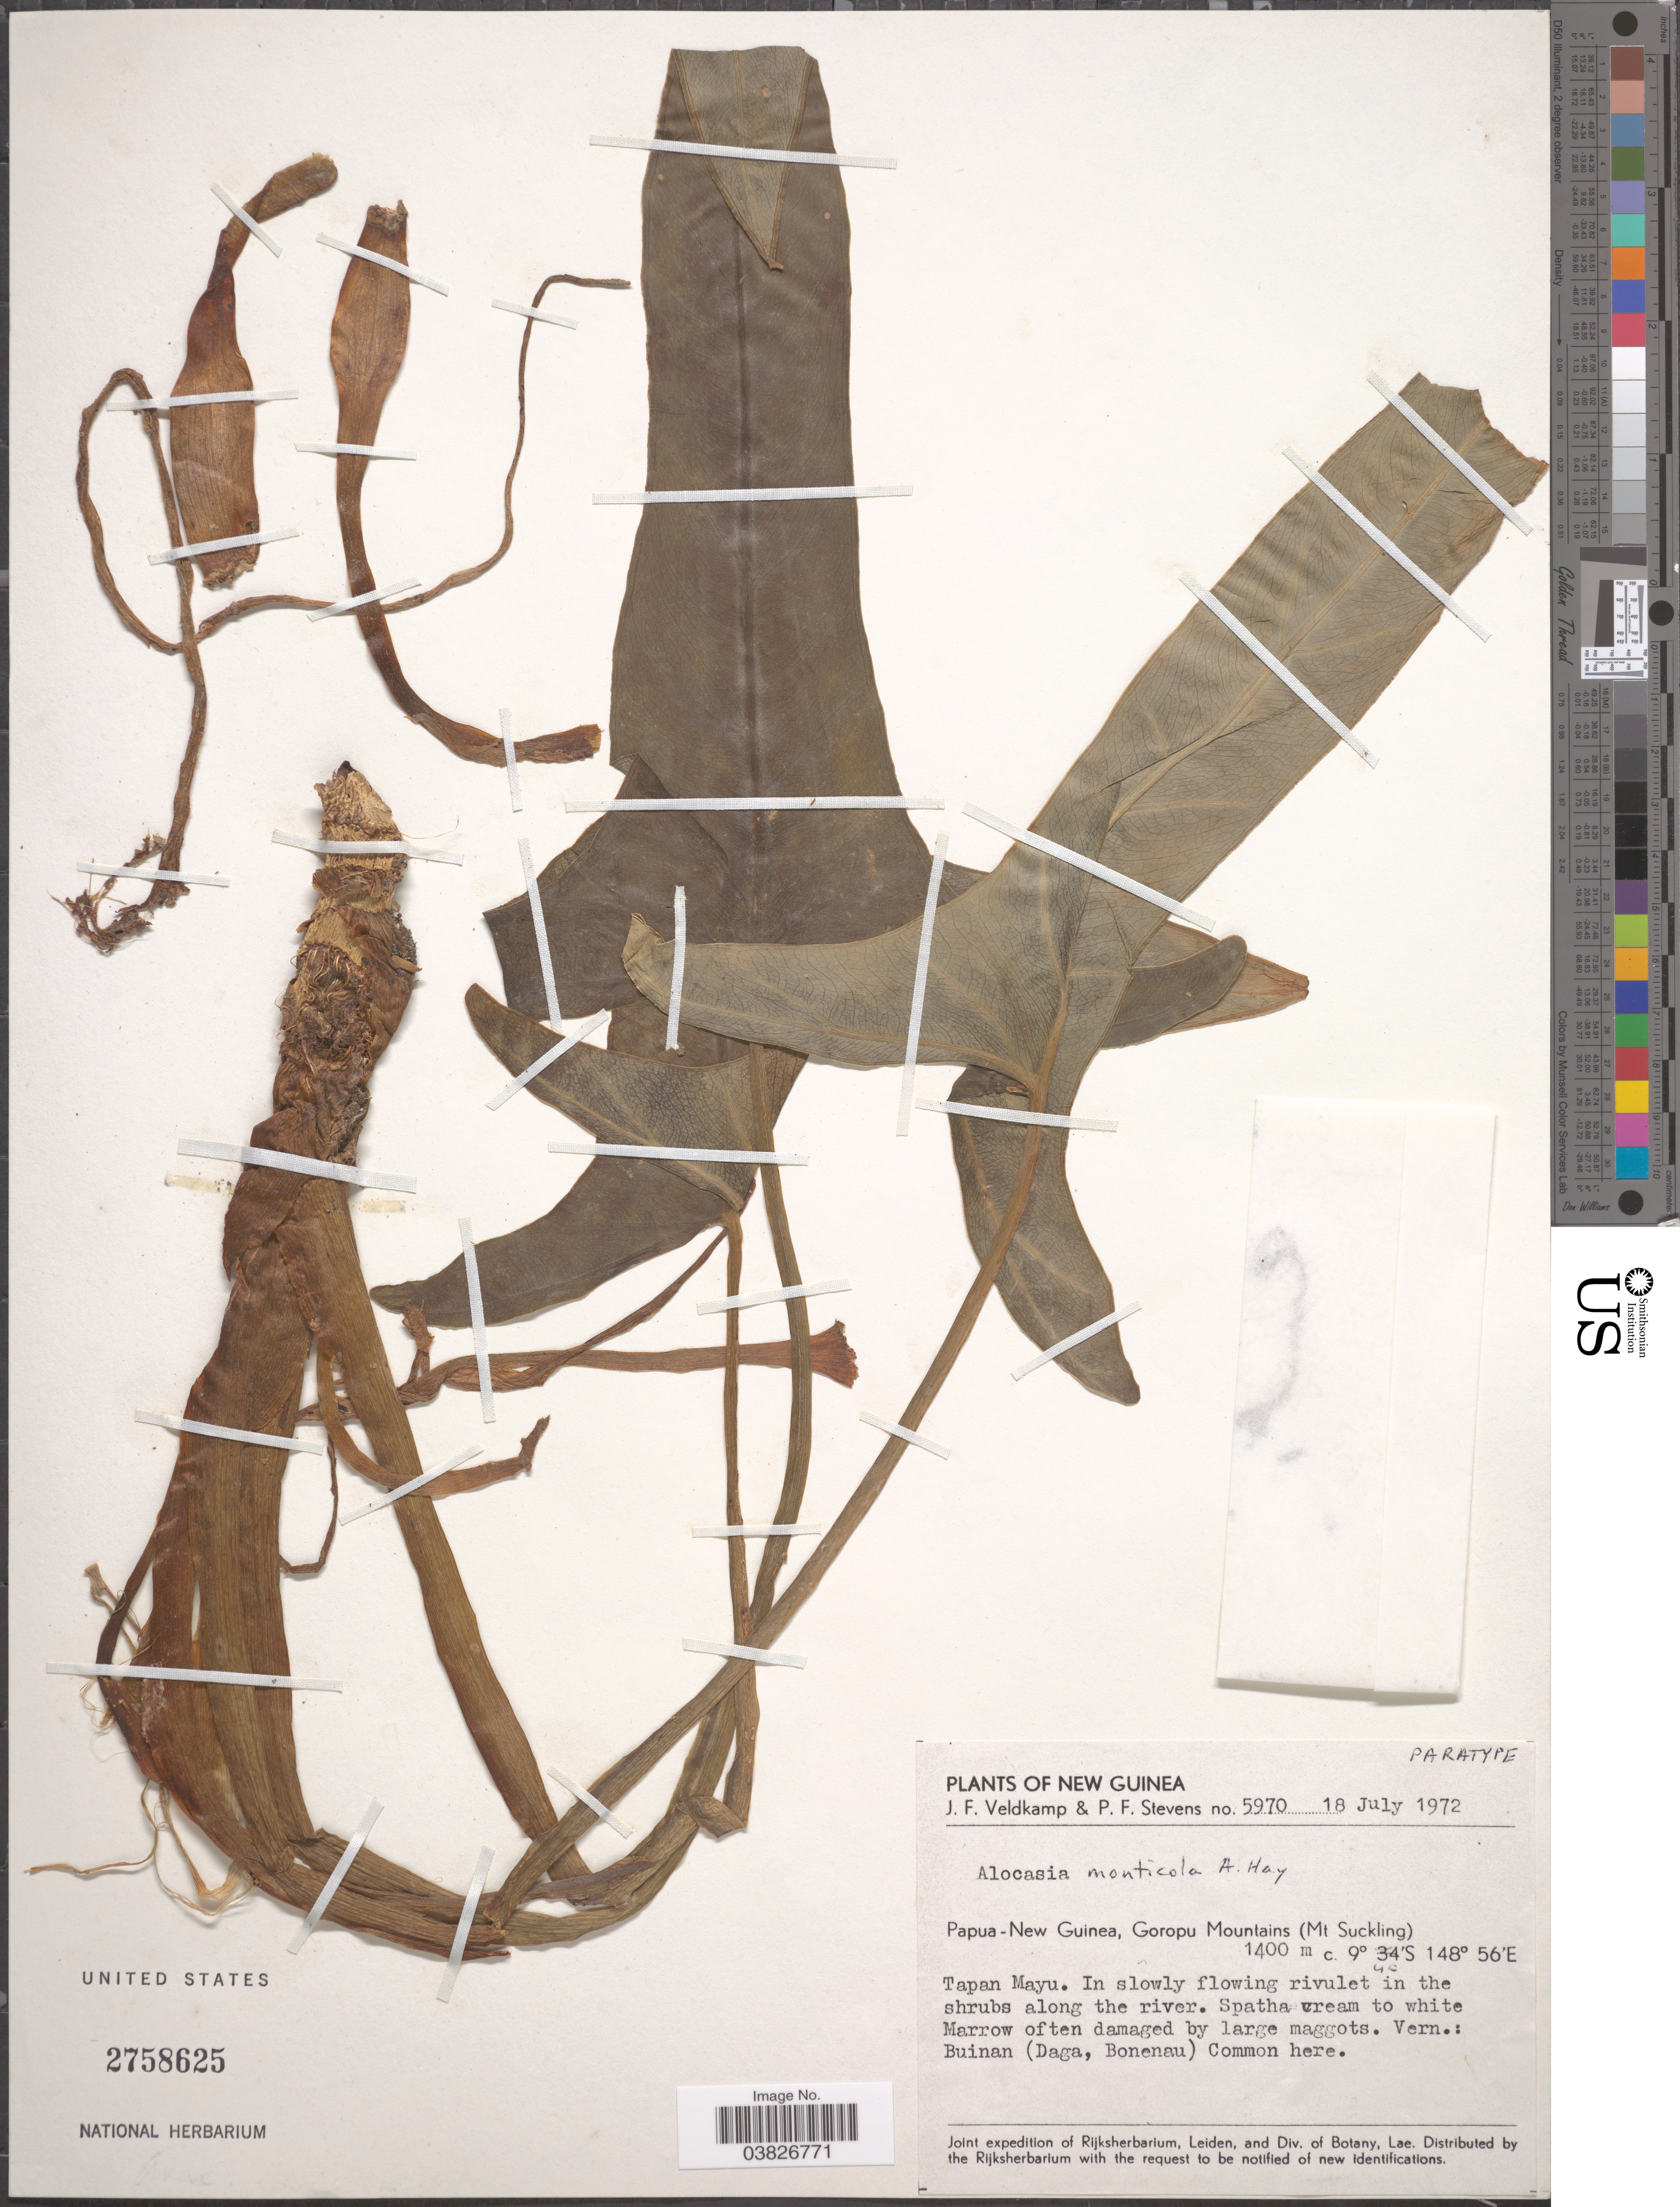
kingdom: Plantae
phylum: Tracheophyta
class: Liliopsida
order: Alismatales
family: Araceae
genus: Alocasia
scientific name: Alocasia monticola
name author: A. Hay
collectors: J. F. Veldkamp & P. F. Stevens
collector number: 5970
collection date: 1972-07-18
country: Papua New Guinea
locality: New Guinea. Papua- New Guinea, Goropu Mountains (Mt. Suckling). Tapan Mayu.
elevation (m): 1400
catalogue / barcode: US 2758625